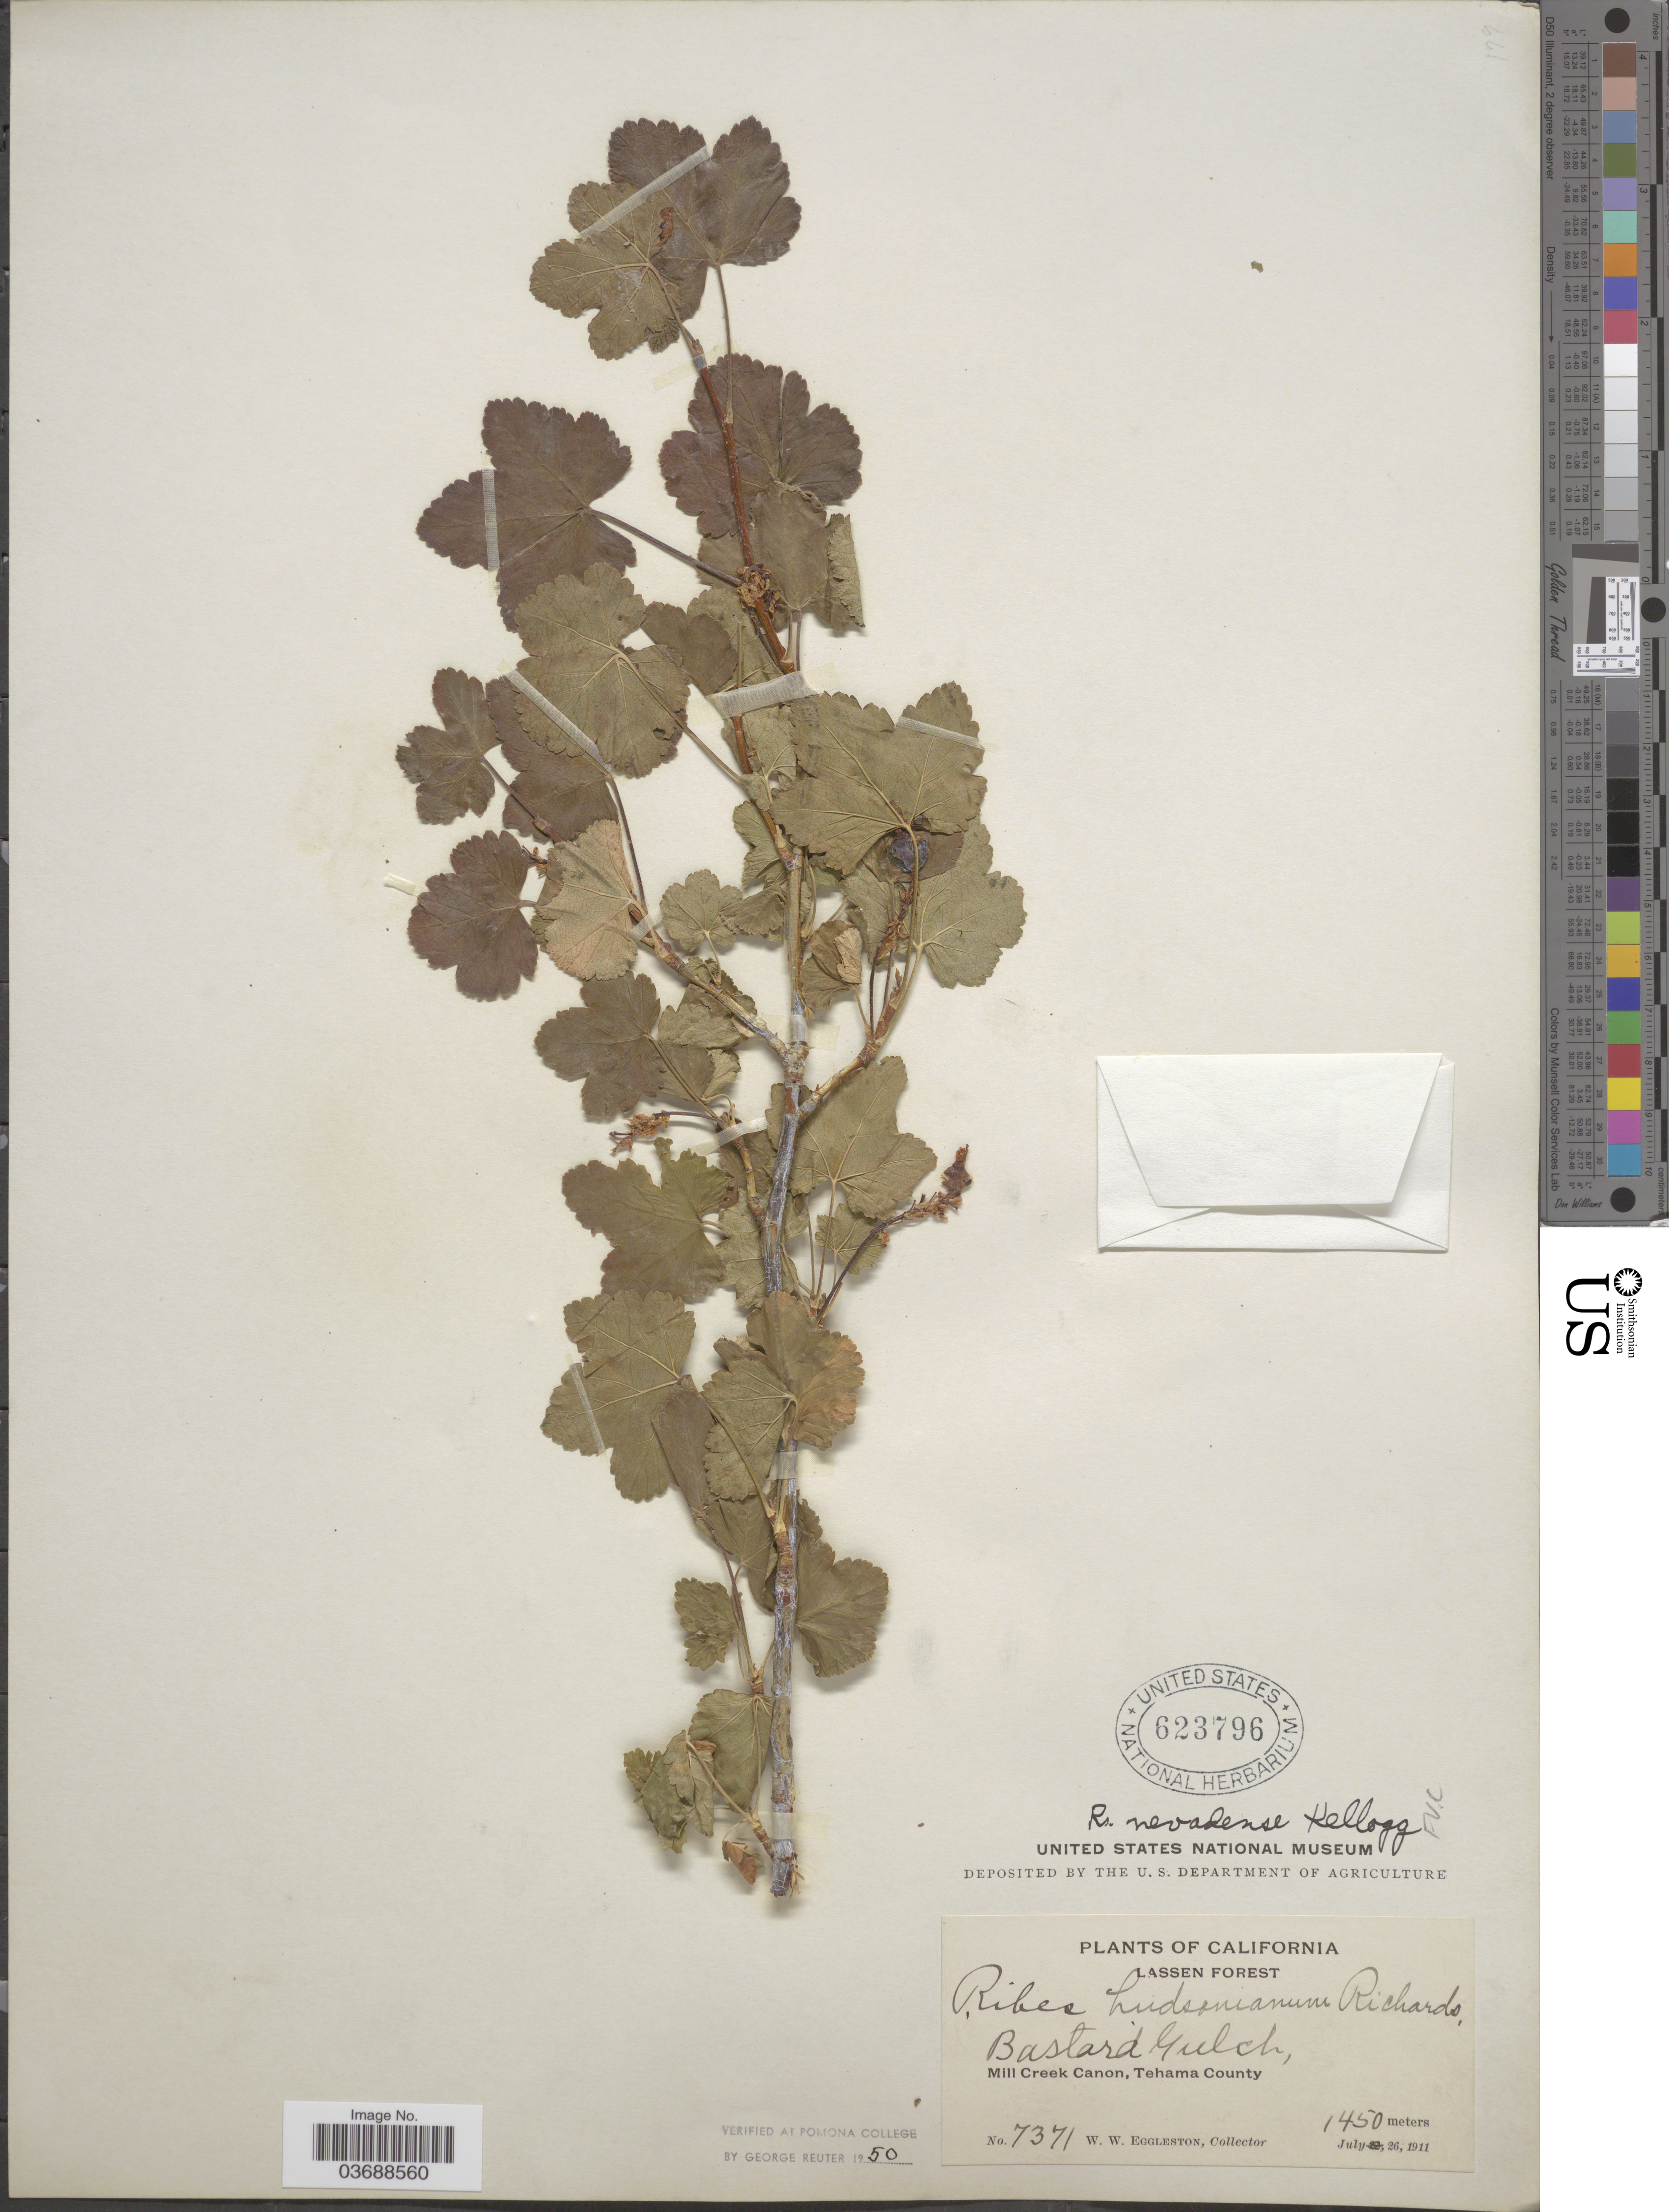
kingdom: Plantae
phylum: Tracheophyta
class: Magnoliopsida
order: Saxifragales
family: Grossulariaceae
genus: Ribes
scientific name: Ribes nevadense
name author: Kellogg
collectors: W. W. Eggleston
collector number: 7371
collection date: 1911-07-26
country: United States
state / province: California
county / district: Tehama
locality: Lassen Forest. Bastard Gulch, Mill Creek Canon, Tehama County.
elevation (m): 1450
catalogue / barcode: US 623796